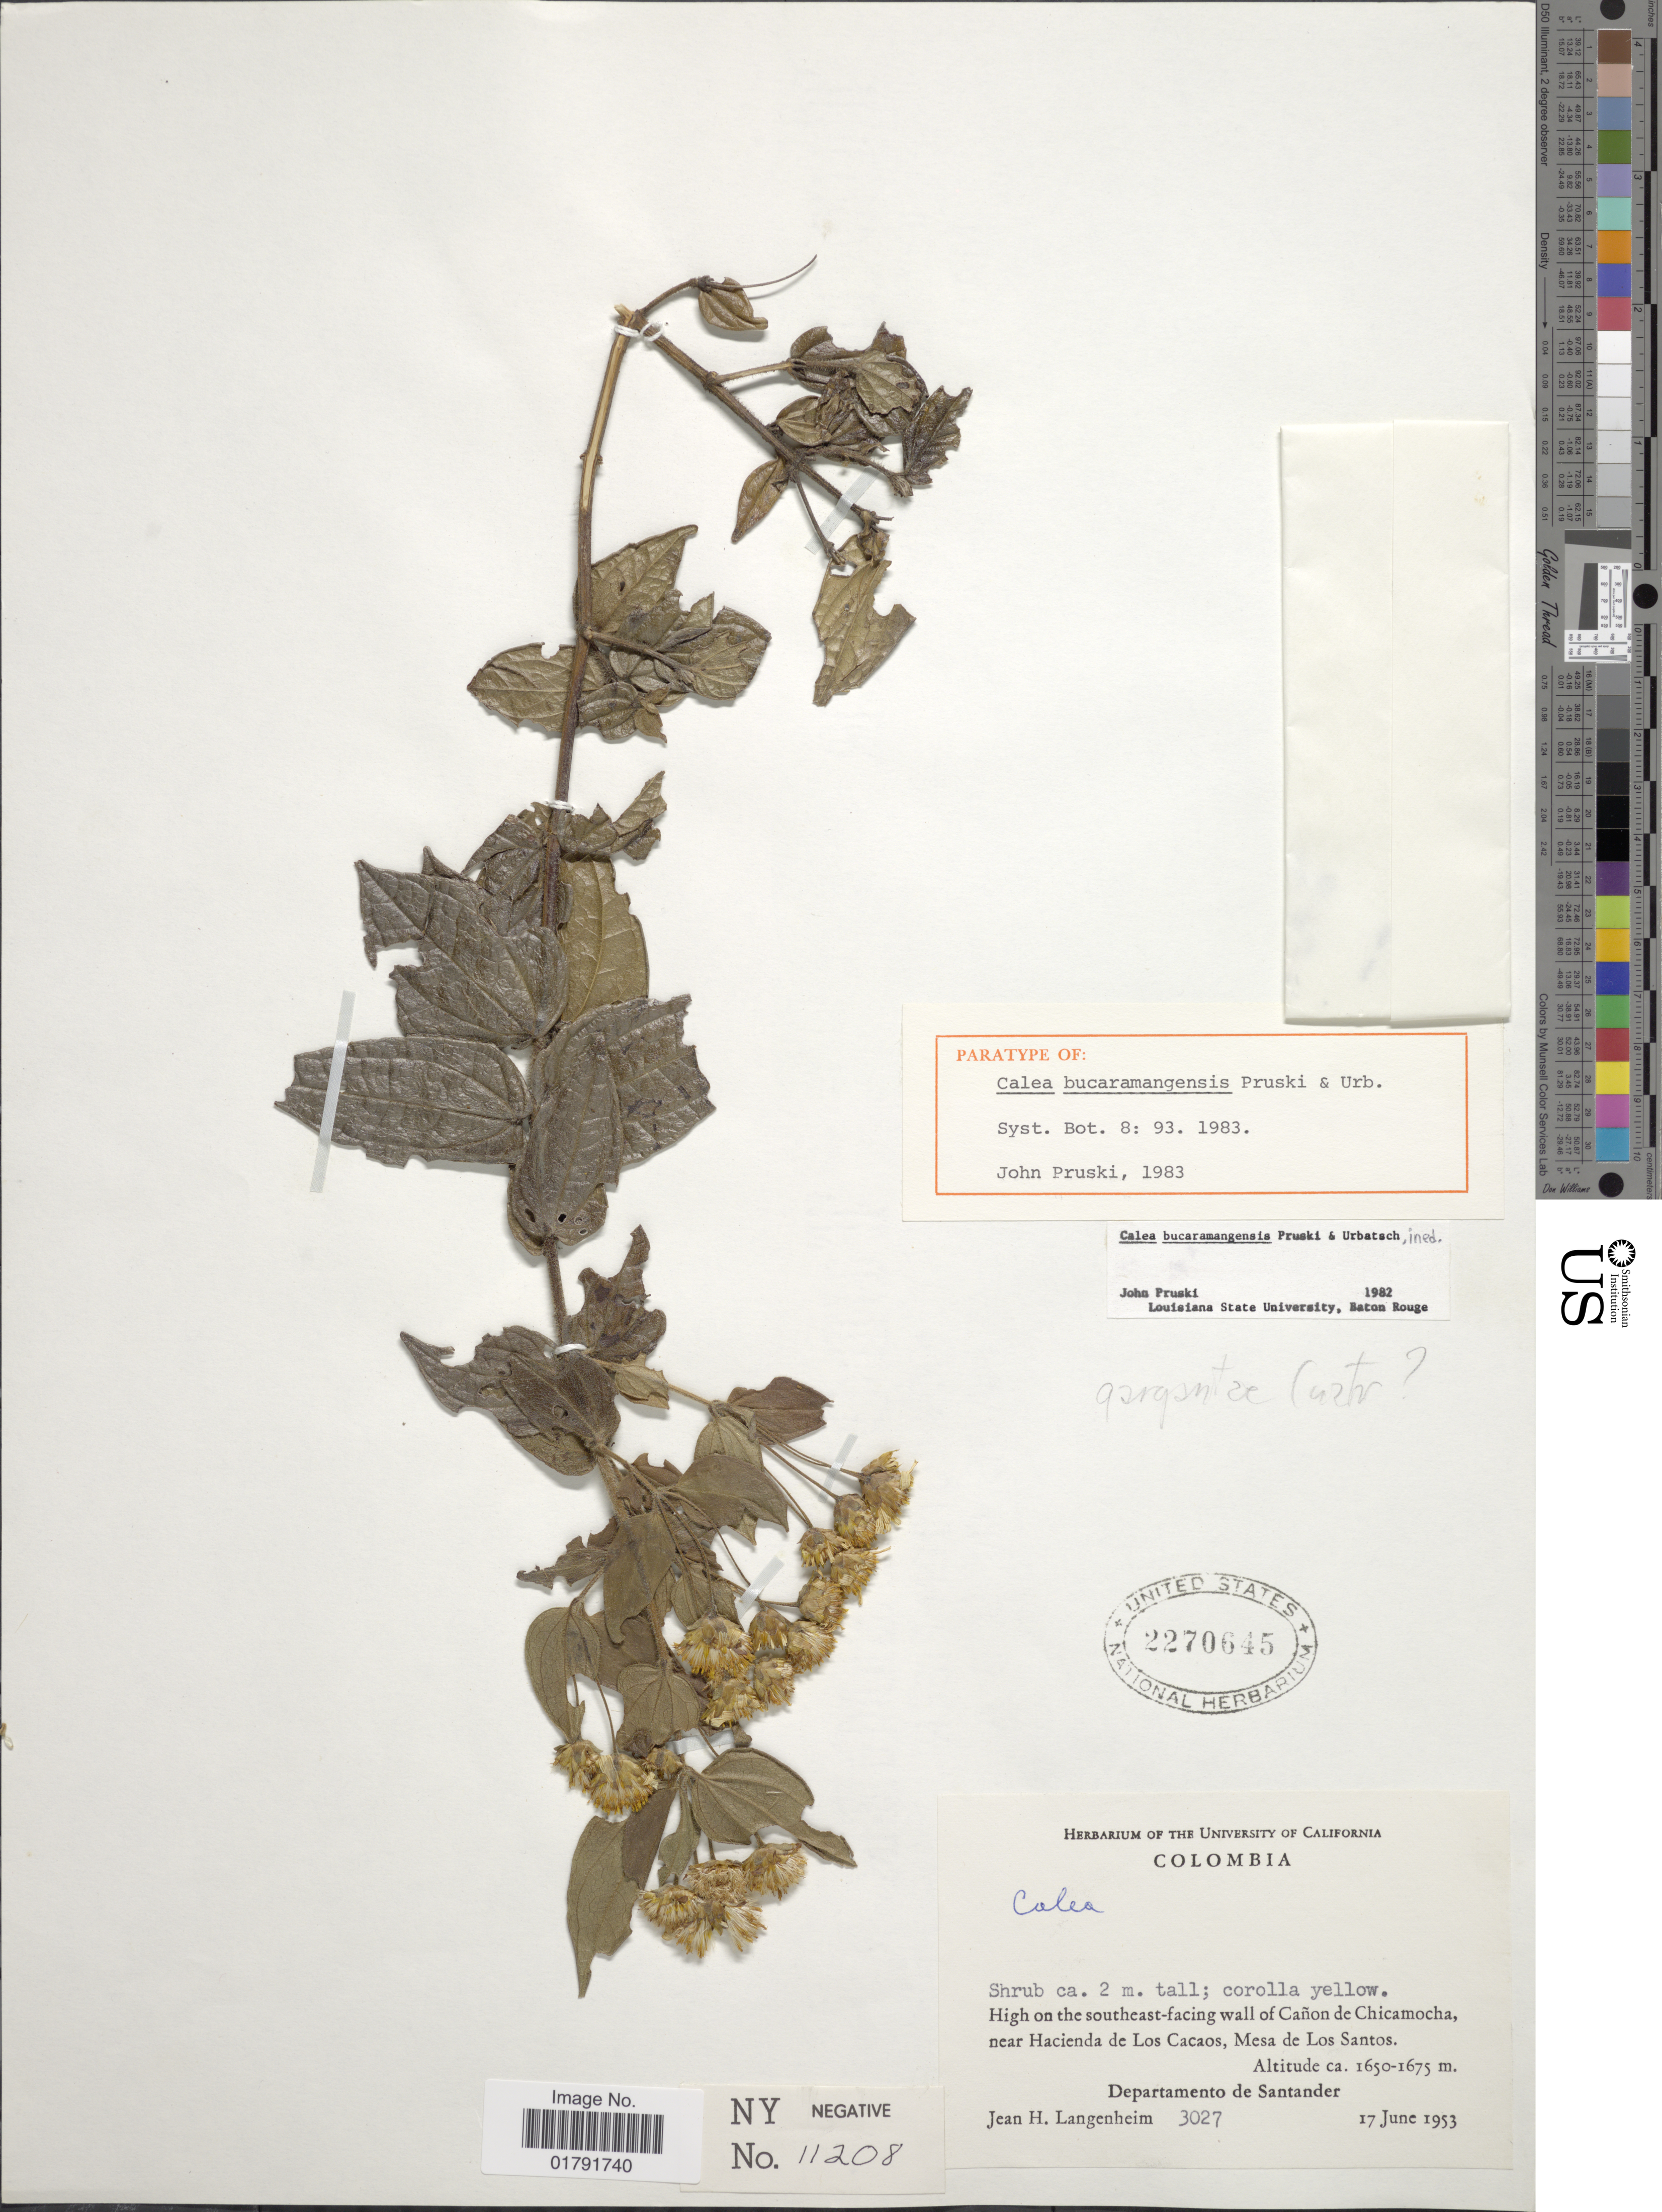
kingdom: Plantae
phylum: Tracheophyta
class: Magnoliopsida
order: Asterales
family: Asteraceae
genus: Calea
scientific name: Calea bucaramangensis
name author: Pruski &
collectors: J. H. Langenheim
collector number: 3027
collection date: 1953-06-17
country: Colombia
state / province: Santander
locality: High on the southeast-facing wall of Cañon de Chicamocha, near Hacienda de Los Cacaos, Mesa de Los Santos.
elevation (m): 1650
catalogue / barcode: US 2270645